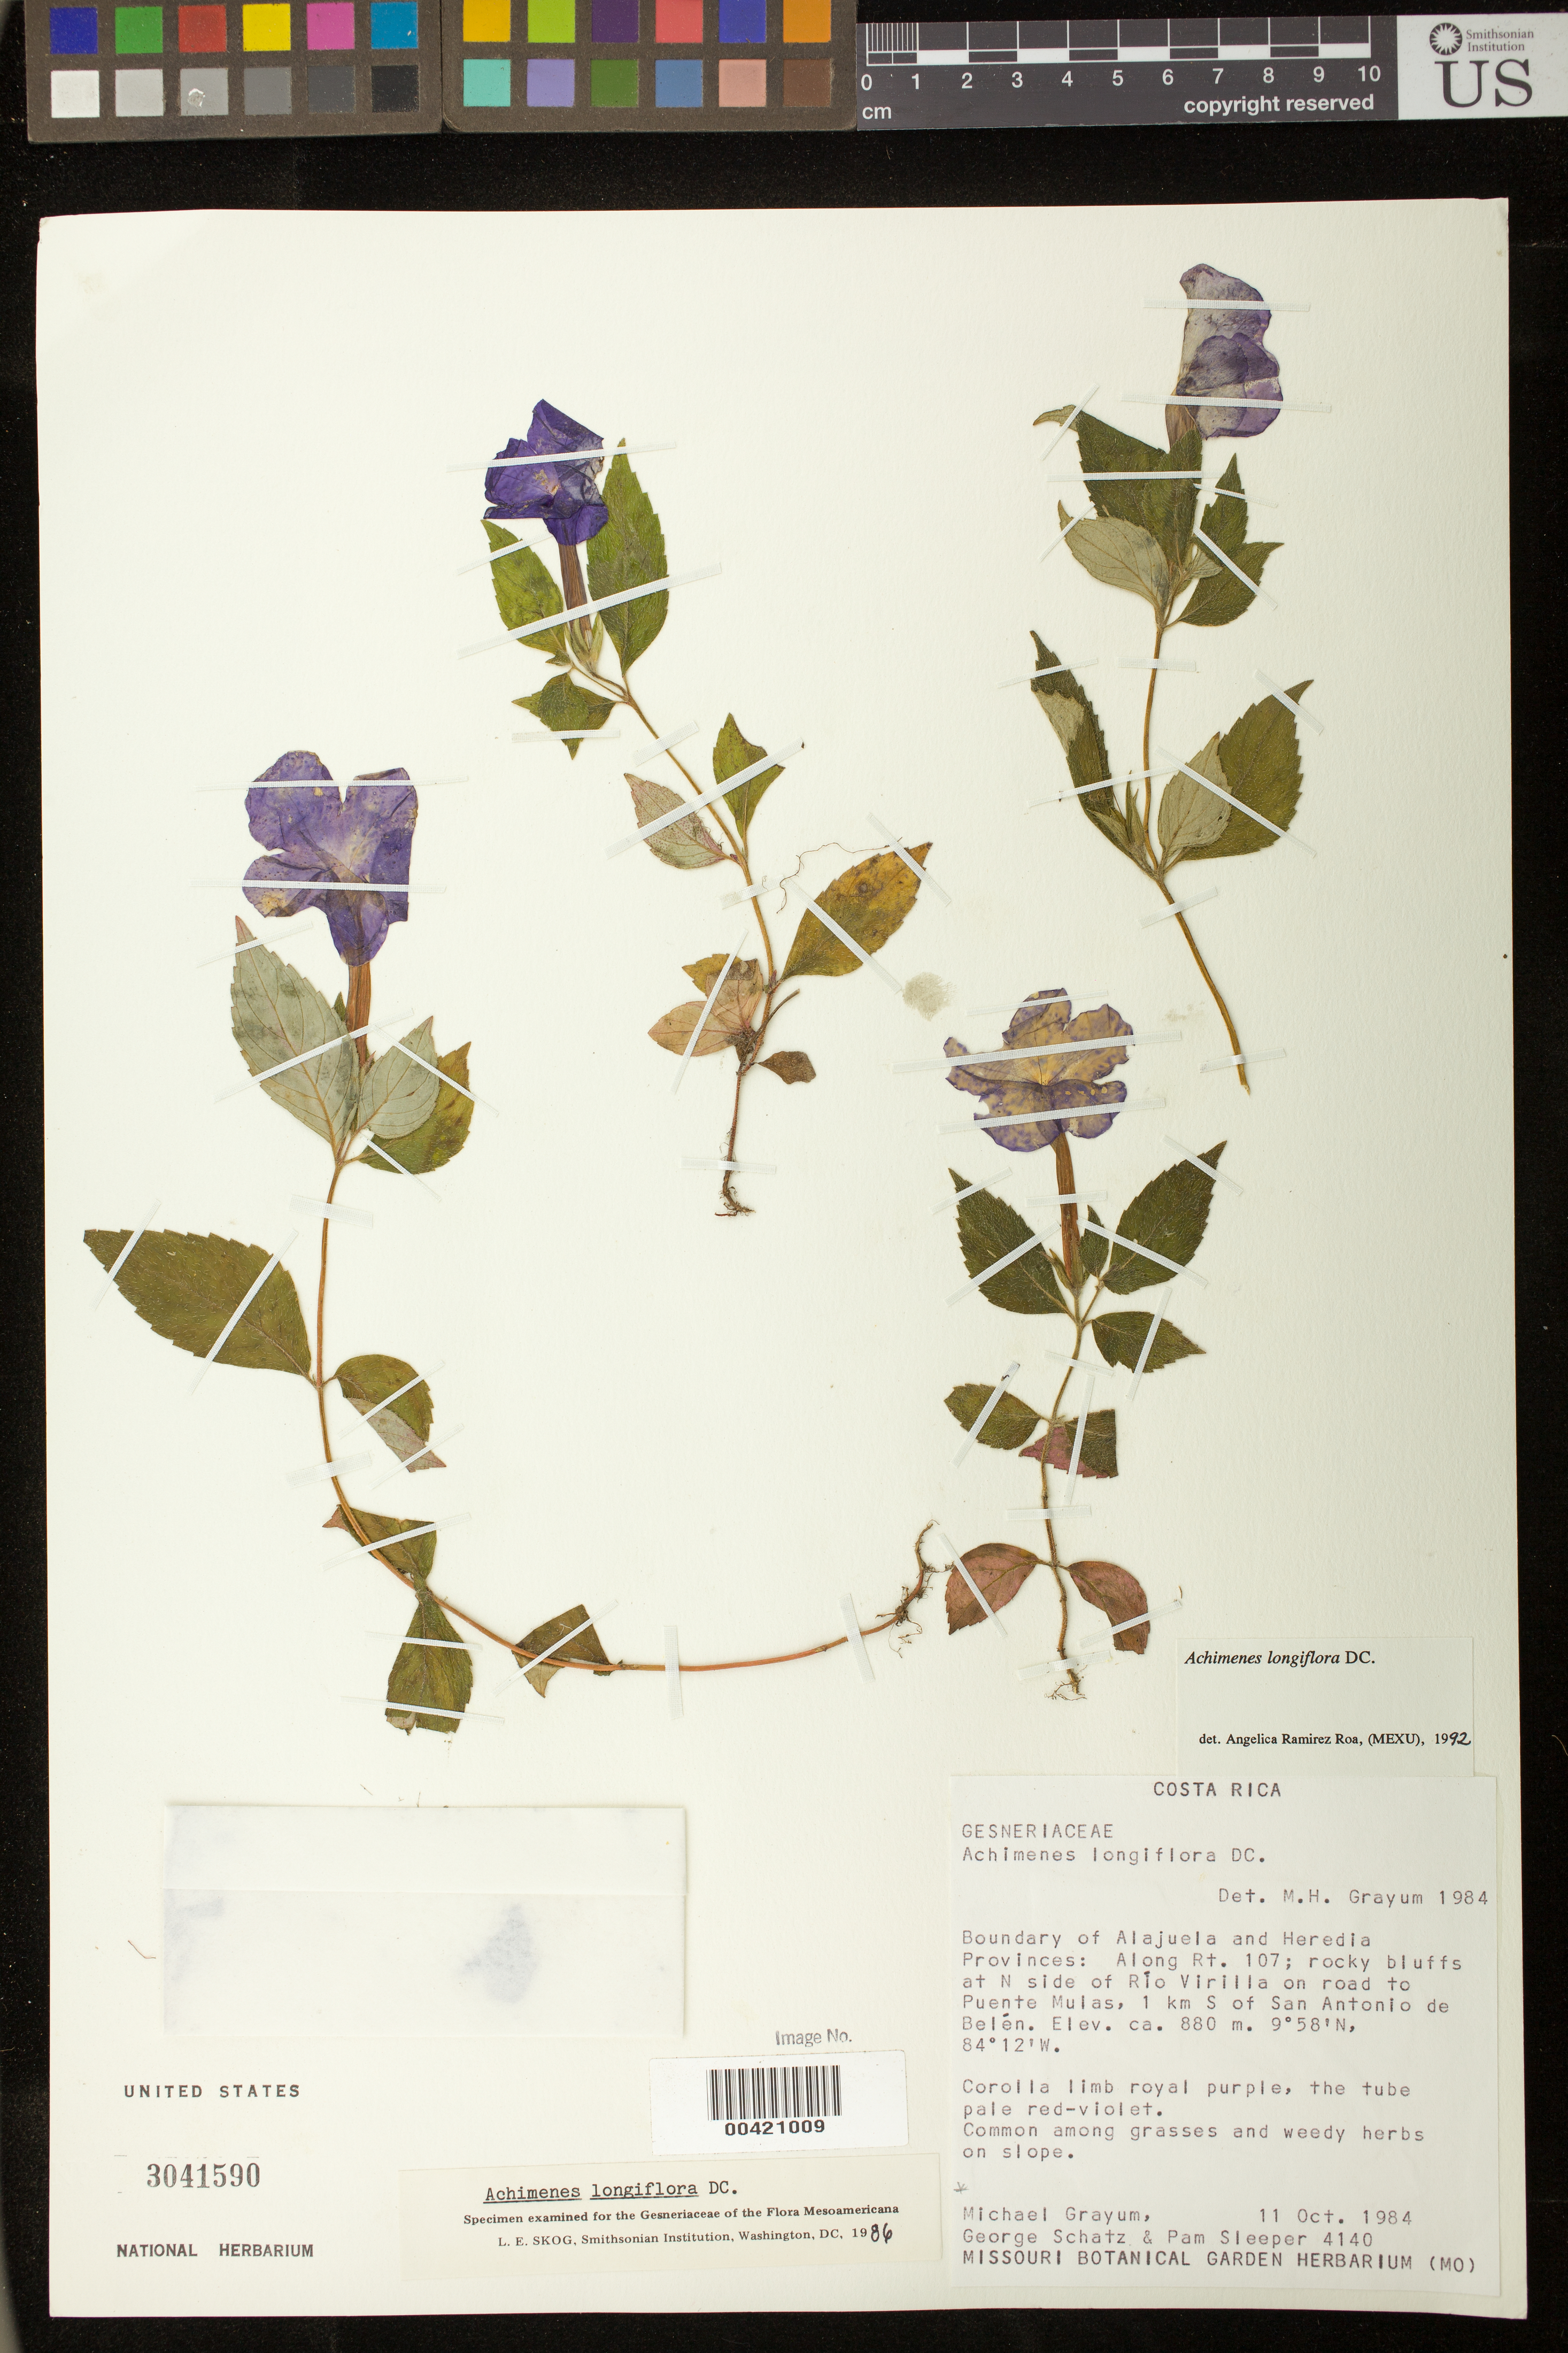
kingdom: Plantae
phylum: Tracheophyta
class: Magnoliopsida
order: Lamiales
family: Gesneriaceae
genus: Achimenes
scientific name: Achimenes longiflora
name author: DC.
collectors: M. H. Grayum, G. Schatz & P. Sleeper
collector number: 4140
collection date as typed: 11 Oct 1984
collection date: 1984-10-11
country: Costa Rica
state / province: Alajuela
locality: Along Rt 107 N of Rio Virilla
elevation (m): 880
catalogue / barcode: US 3041590